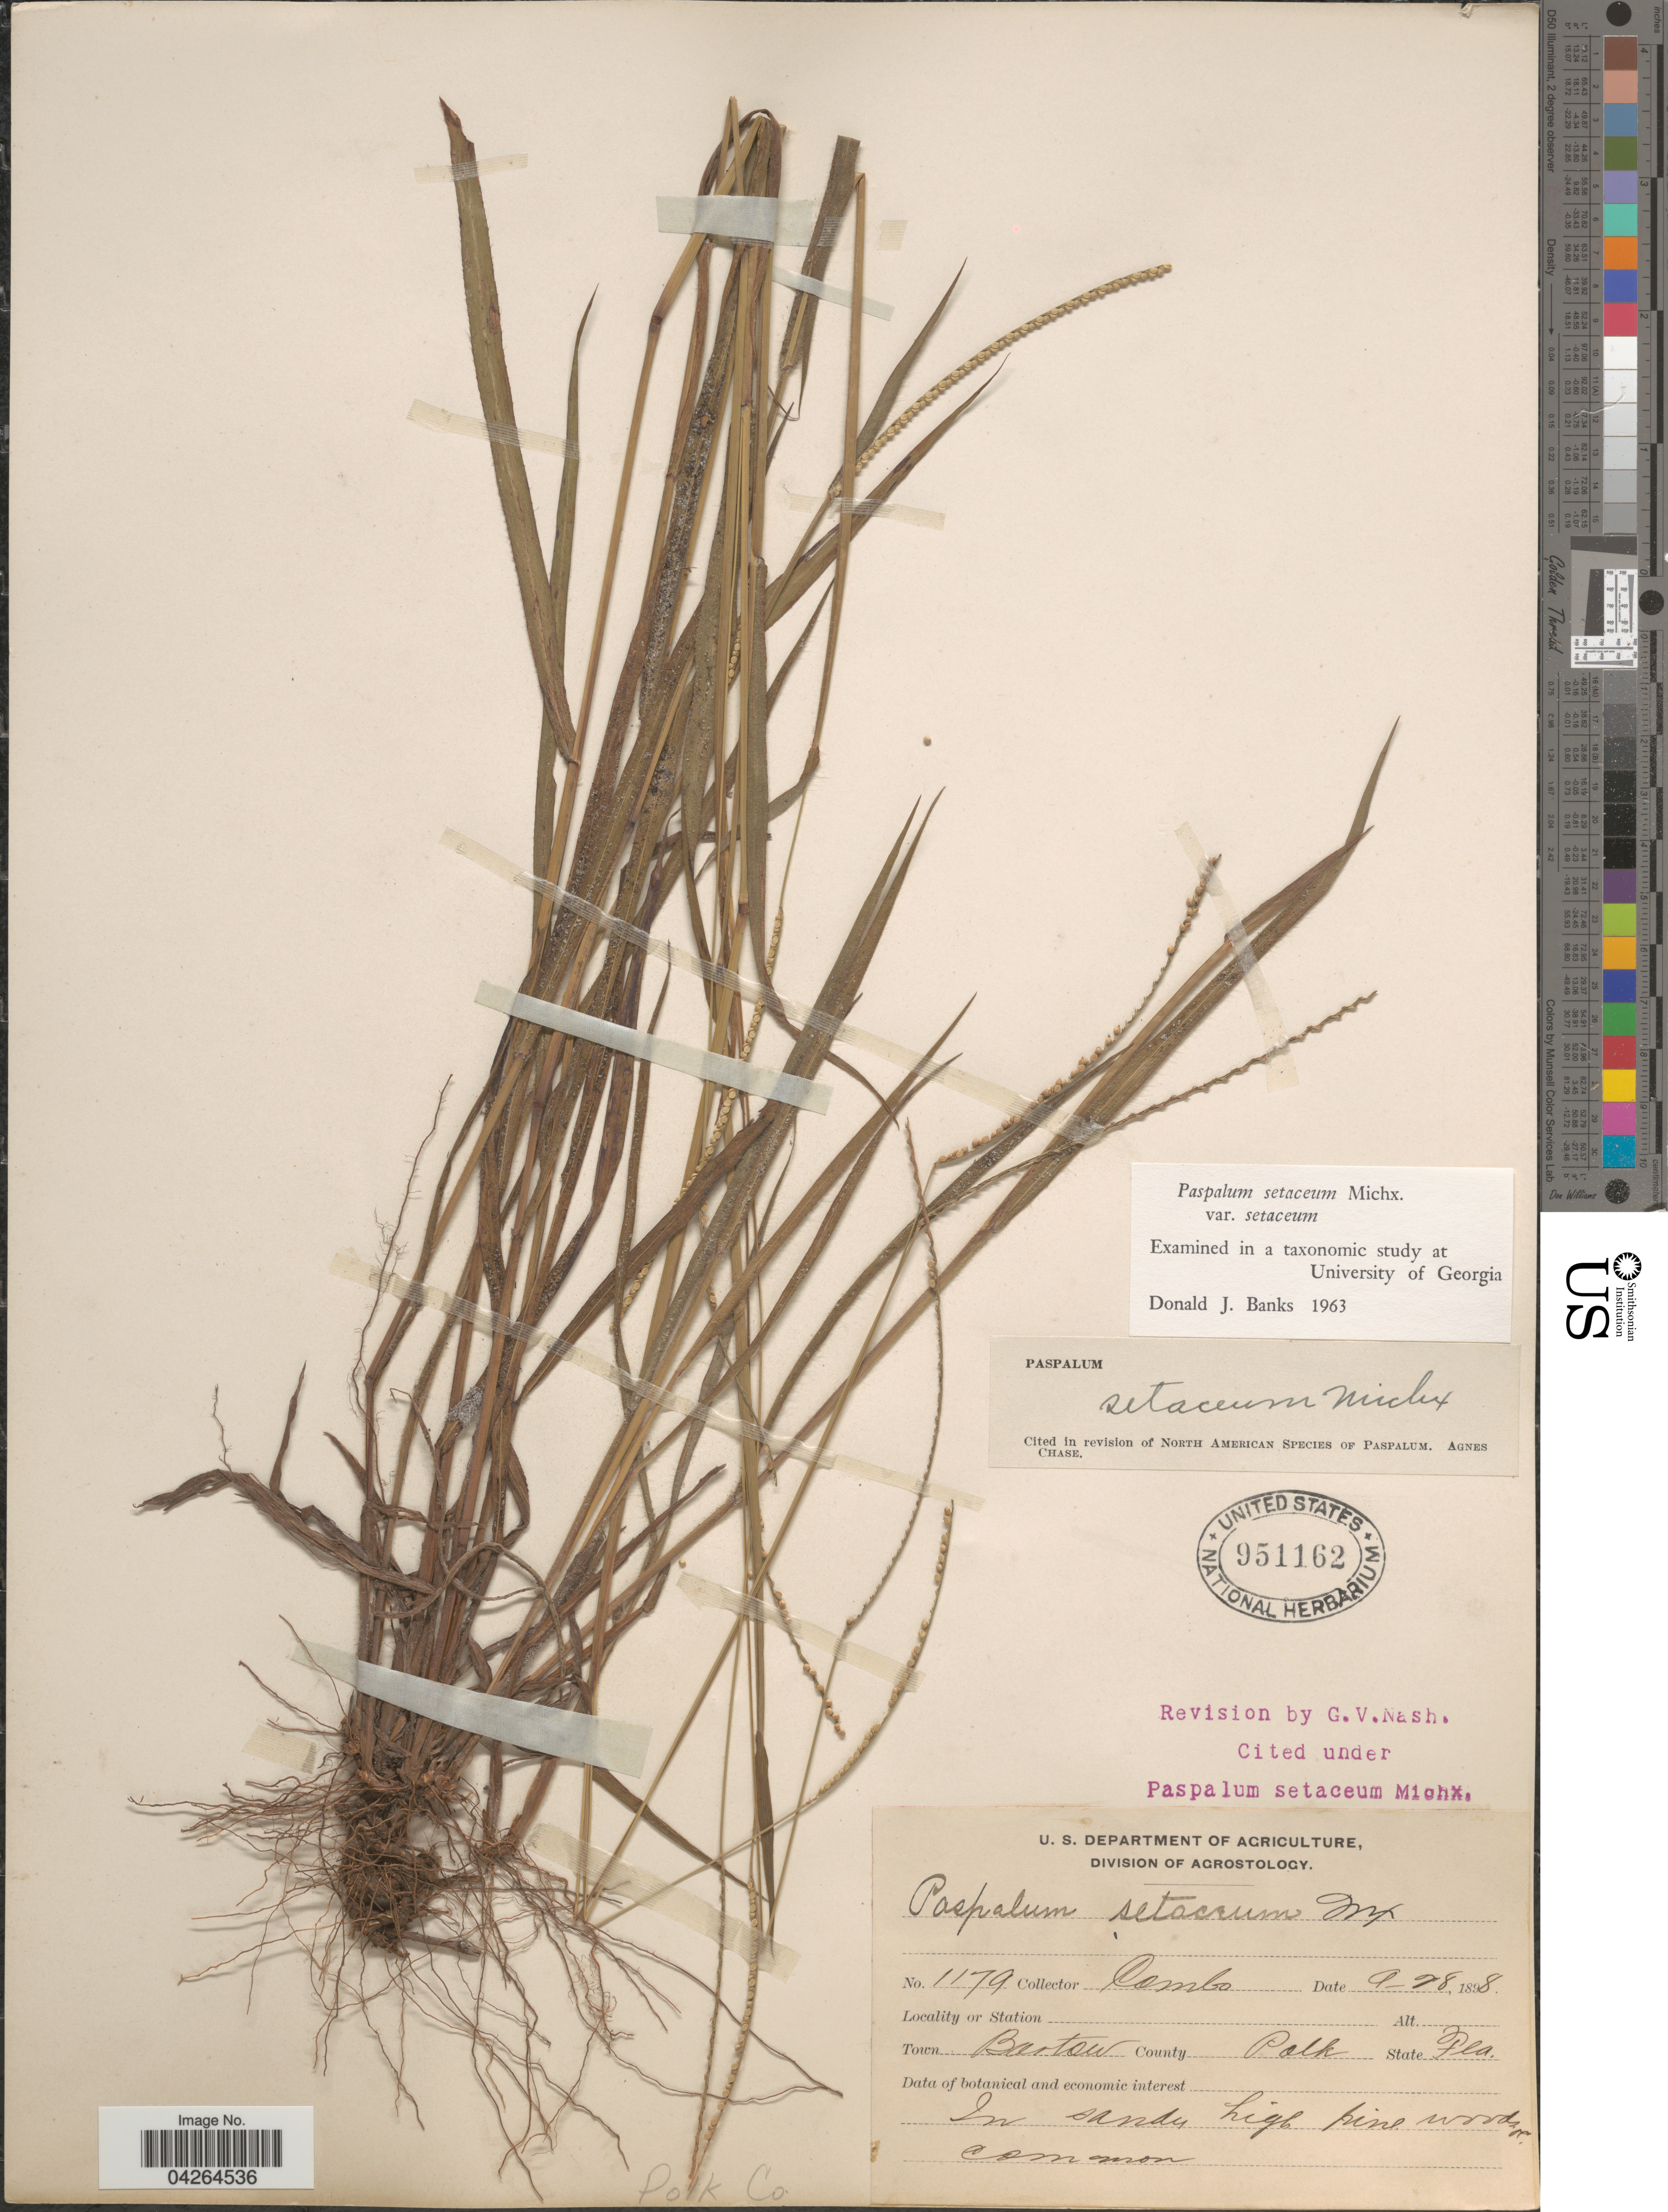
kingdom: Plantae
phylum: Tracheophyta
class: Liliopsida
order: Poales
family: Poaceae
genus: Paspalum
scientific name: Paspalum setaceum var. setaceum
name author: Michx.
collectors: -. Combs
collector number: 1179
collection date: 1898-09-28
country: United States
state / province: Florida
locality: Town Bartow. County Polk. In sandy high pine woods. Polk Co.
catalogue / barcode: US 951162